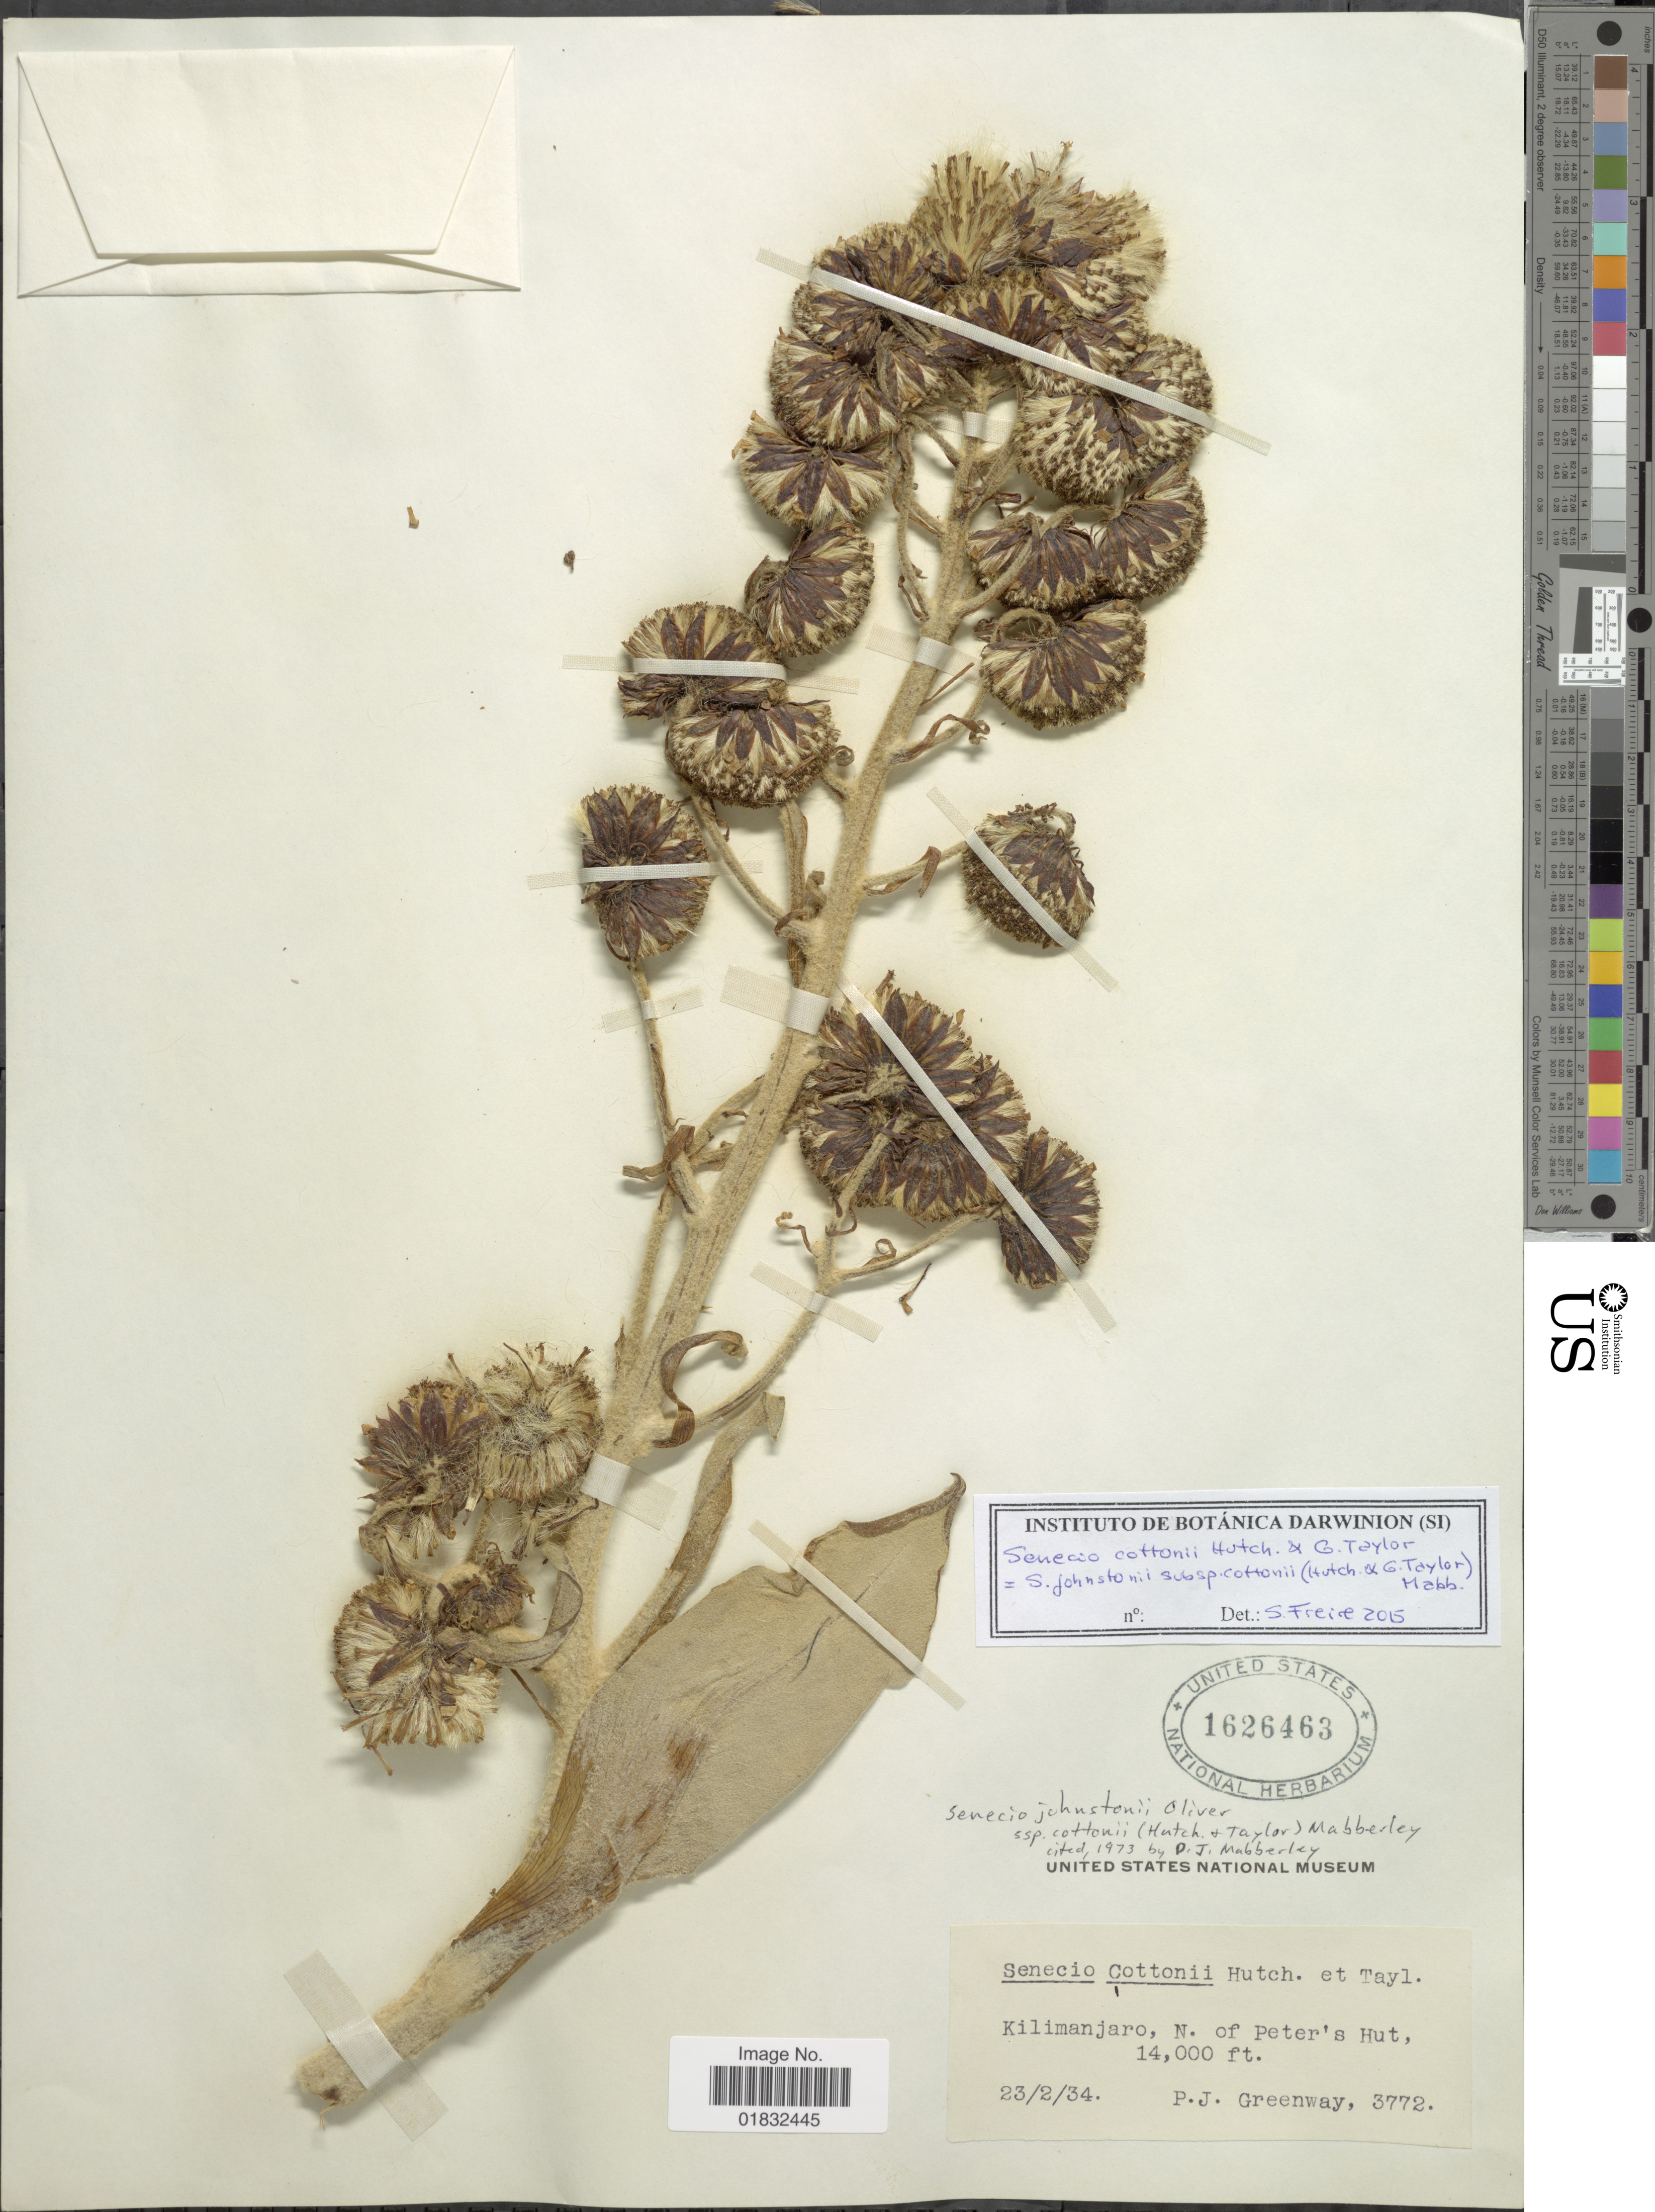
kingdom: Plantae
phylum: Tracheophyta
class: Magnoliopsida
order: Asterales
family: Asteraceae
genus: Dendrosenecio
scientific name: Dendrosenecio kilimanjari subsp. cottonii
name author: (Hutch. & G. Taylor) E.B. Knox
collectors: P. J. Greenway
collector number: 3772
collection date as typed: Transcribed d/m/y: 23/2/34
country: Tanzania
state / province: Kilimanjaro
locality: N. of Peter's Hut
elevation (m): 4267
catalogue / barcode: US 1626463